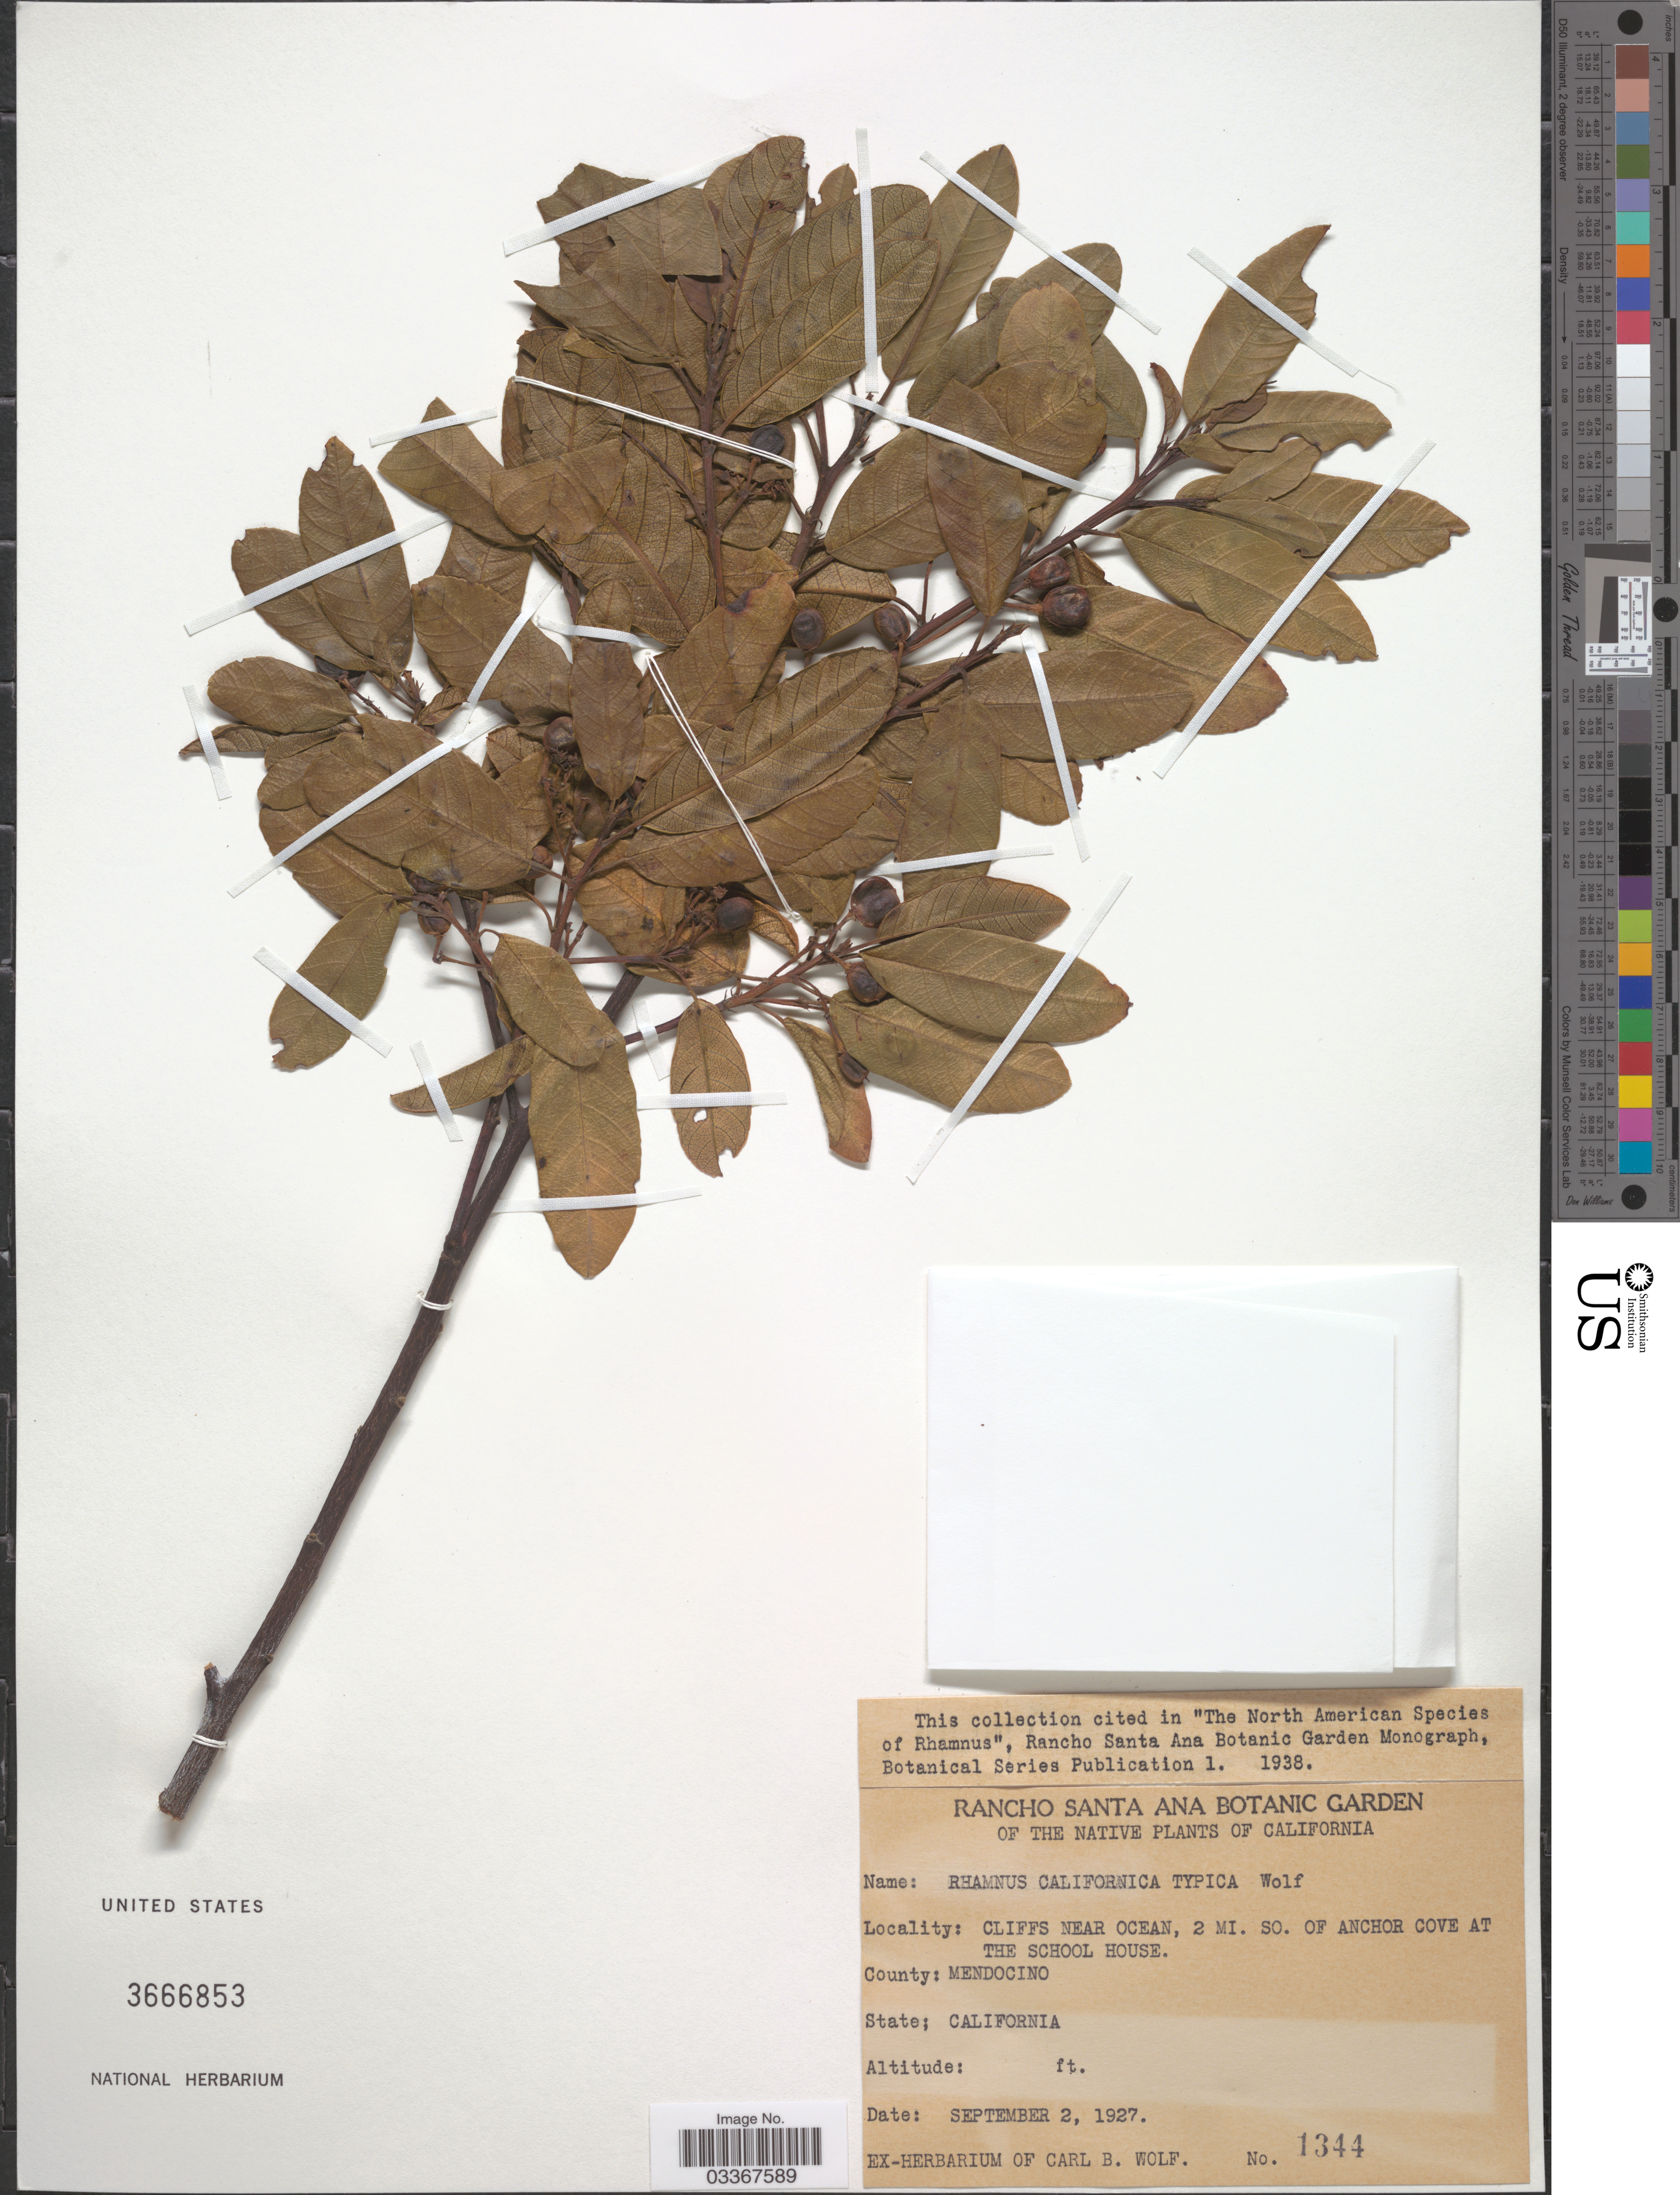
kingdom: Plantae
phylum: Tracheophyta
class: Magnoliopsida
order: Rosales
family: Rhamnaceae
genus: Frangula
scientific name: Frangula californica subsp. californica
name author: (Eschsch.) A. Gray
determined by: Strong, Mark T., (BOT), Smithsonian Institution - National Museum of Natural History (UNITED STATES)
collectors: ex herb. Carl B. Wolf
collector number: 1344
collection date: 1927-09-02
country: United States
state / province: California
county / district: Mendocino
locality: Cliffs near Ocean, 2 mi. SO. of Anchor Cove at the School House, County: Mendocino.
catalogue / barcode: US 3666853